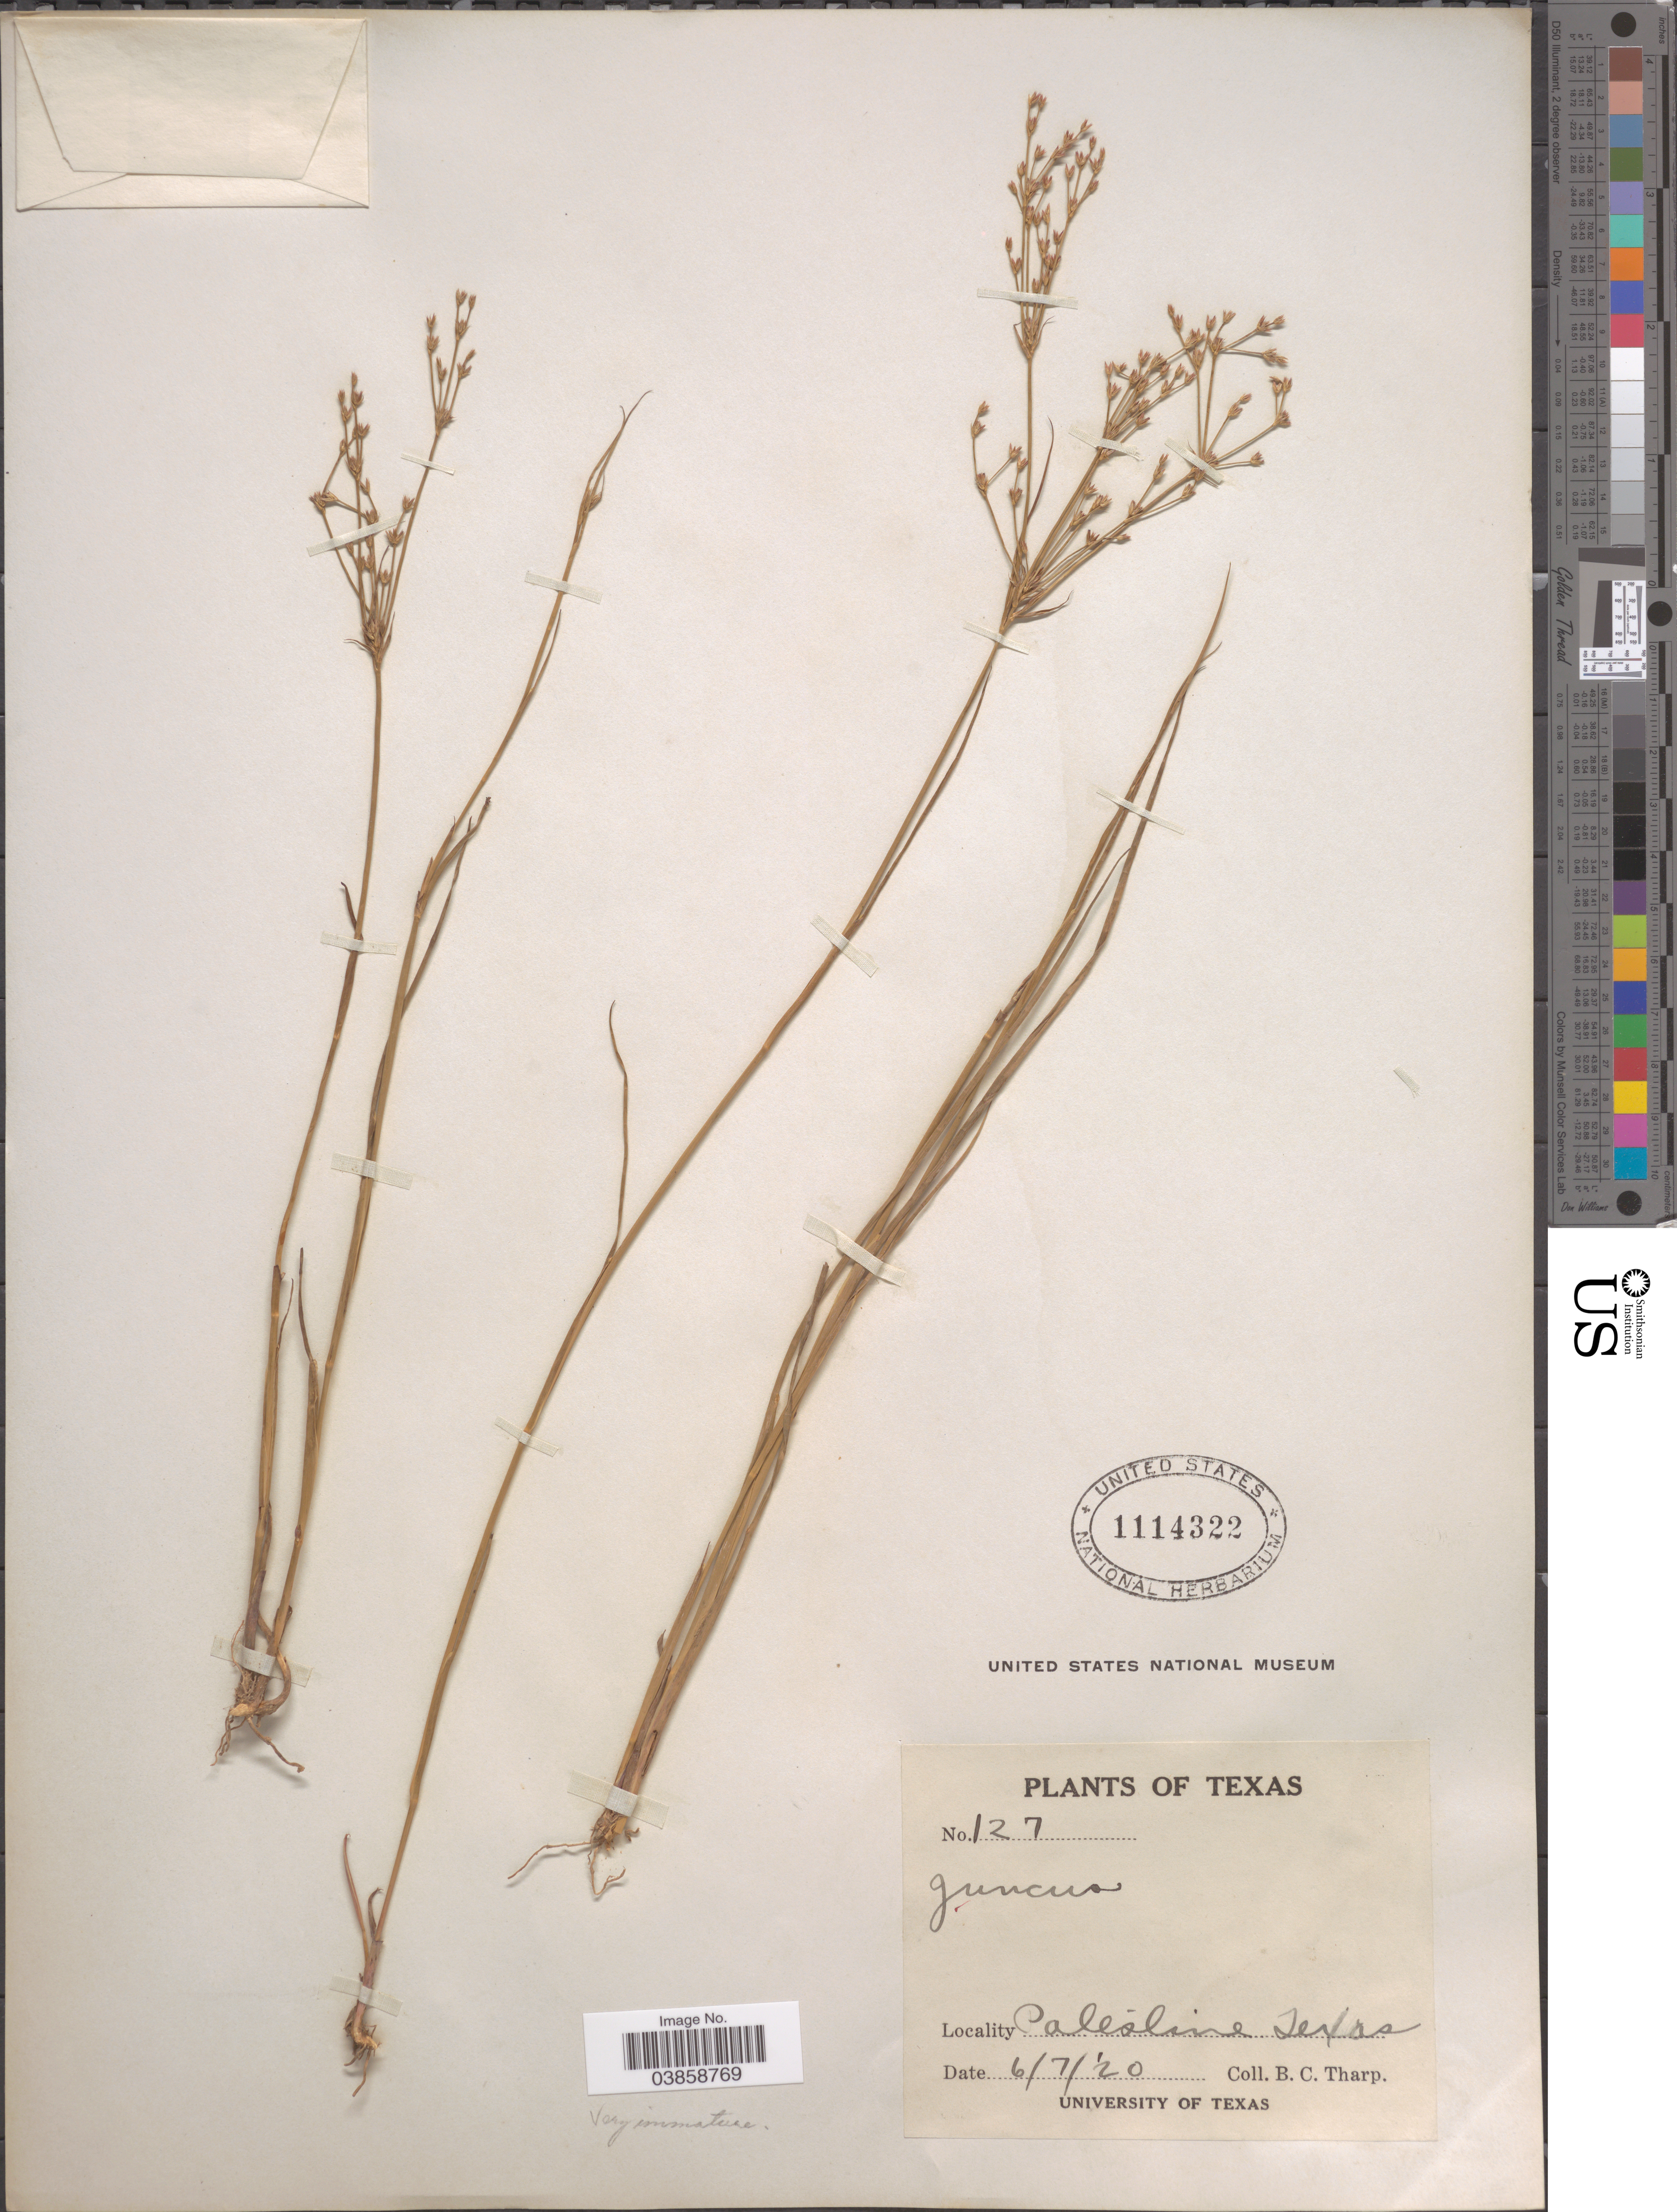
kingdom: Plantae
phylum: Tracheophyta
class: Liliopsida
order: Poales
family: Juncaceae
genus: Juncus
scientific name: Juncus sp.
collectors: B. C. Tharp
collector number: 127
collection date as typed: Transcribed d/m/y: 7/6/20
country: United States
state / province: Texas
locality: Palestine.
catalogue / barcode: US 1114322